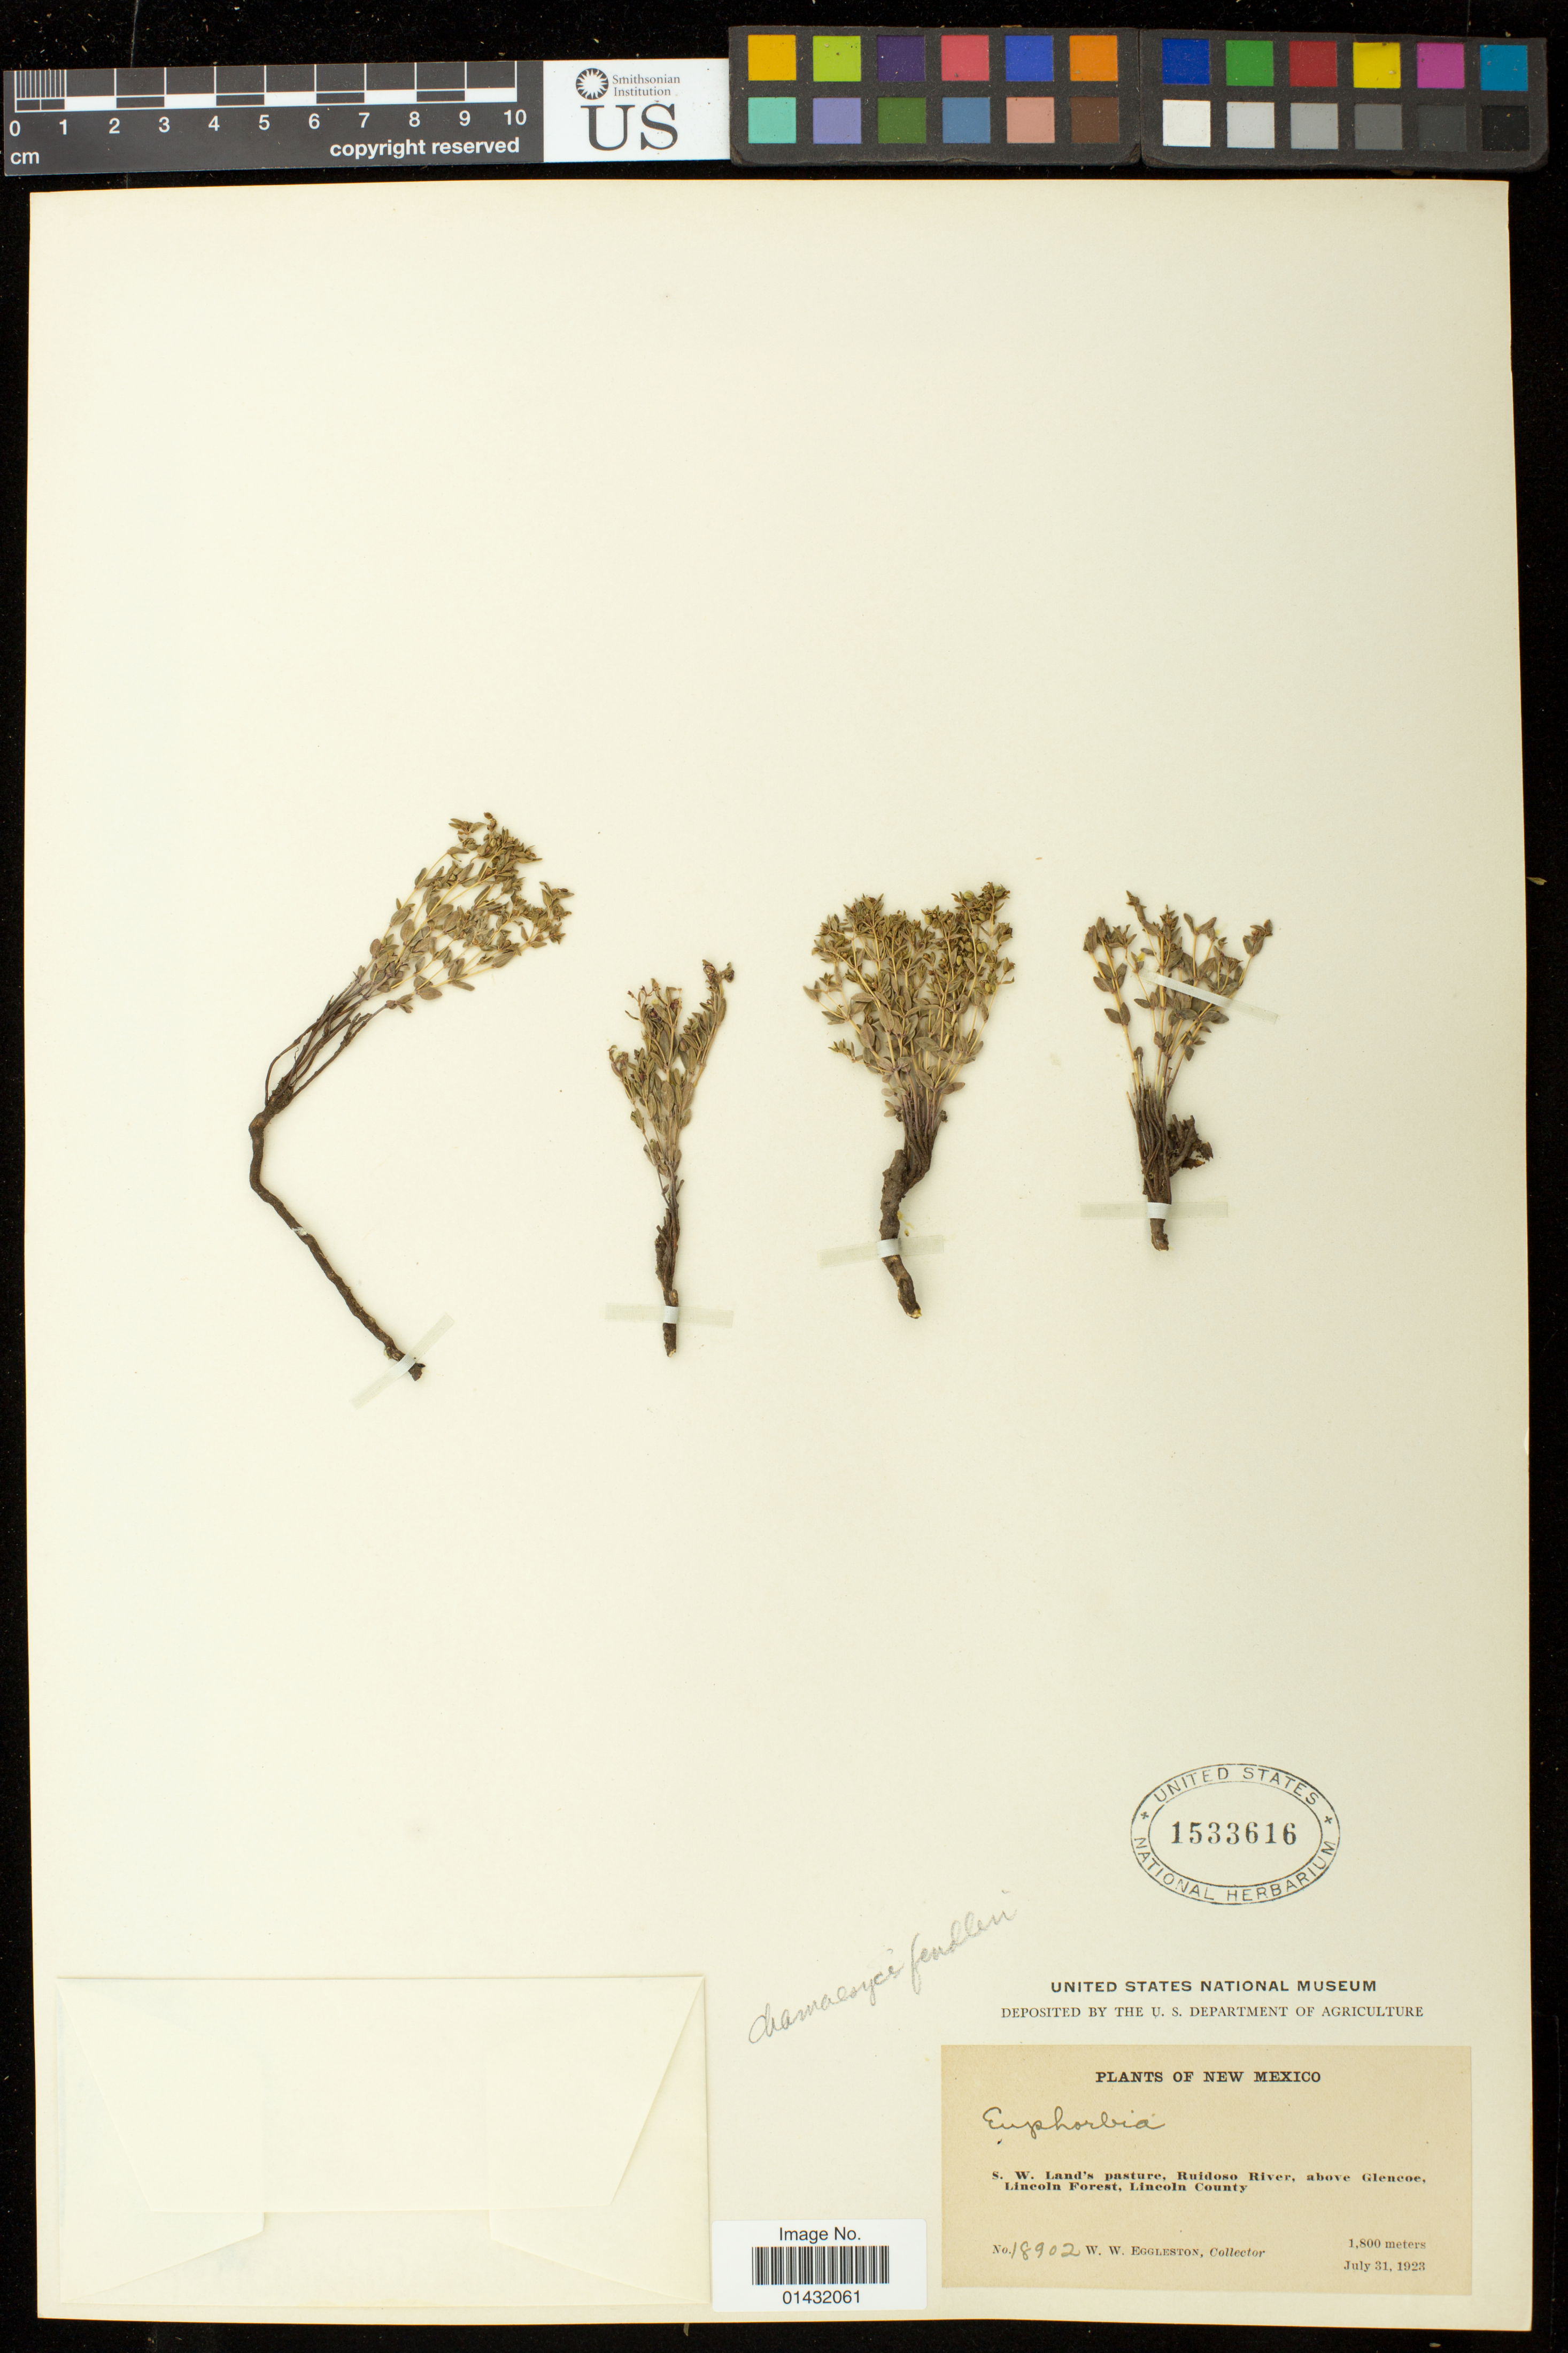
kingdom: Plantae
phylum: Tracheophyta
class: Magnoliopsida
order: Malpighiales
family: Euphorbiaceae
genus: Euphorbia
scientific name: Euphorbia chaetocalyx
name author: Tidestr.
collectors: W. W. Eggleston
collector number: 18902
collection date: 1923-07-31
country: United States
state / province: New Mexico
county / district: Lincoln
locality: S.W. Land's pasture, Ruidoso River, above Glencoe, Lincoln Forest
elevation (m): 1800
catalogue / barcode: US 1533616